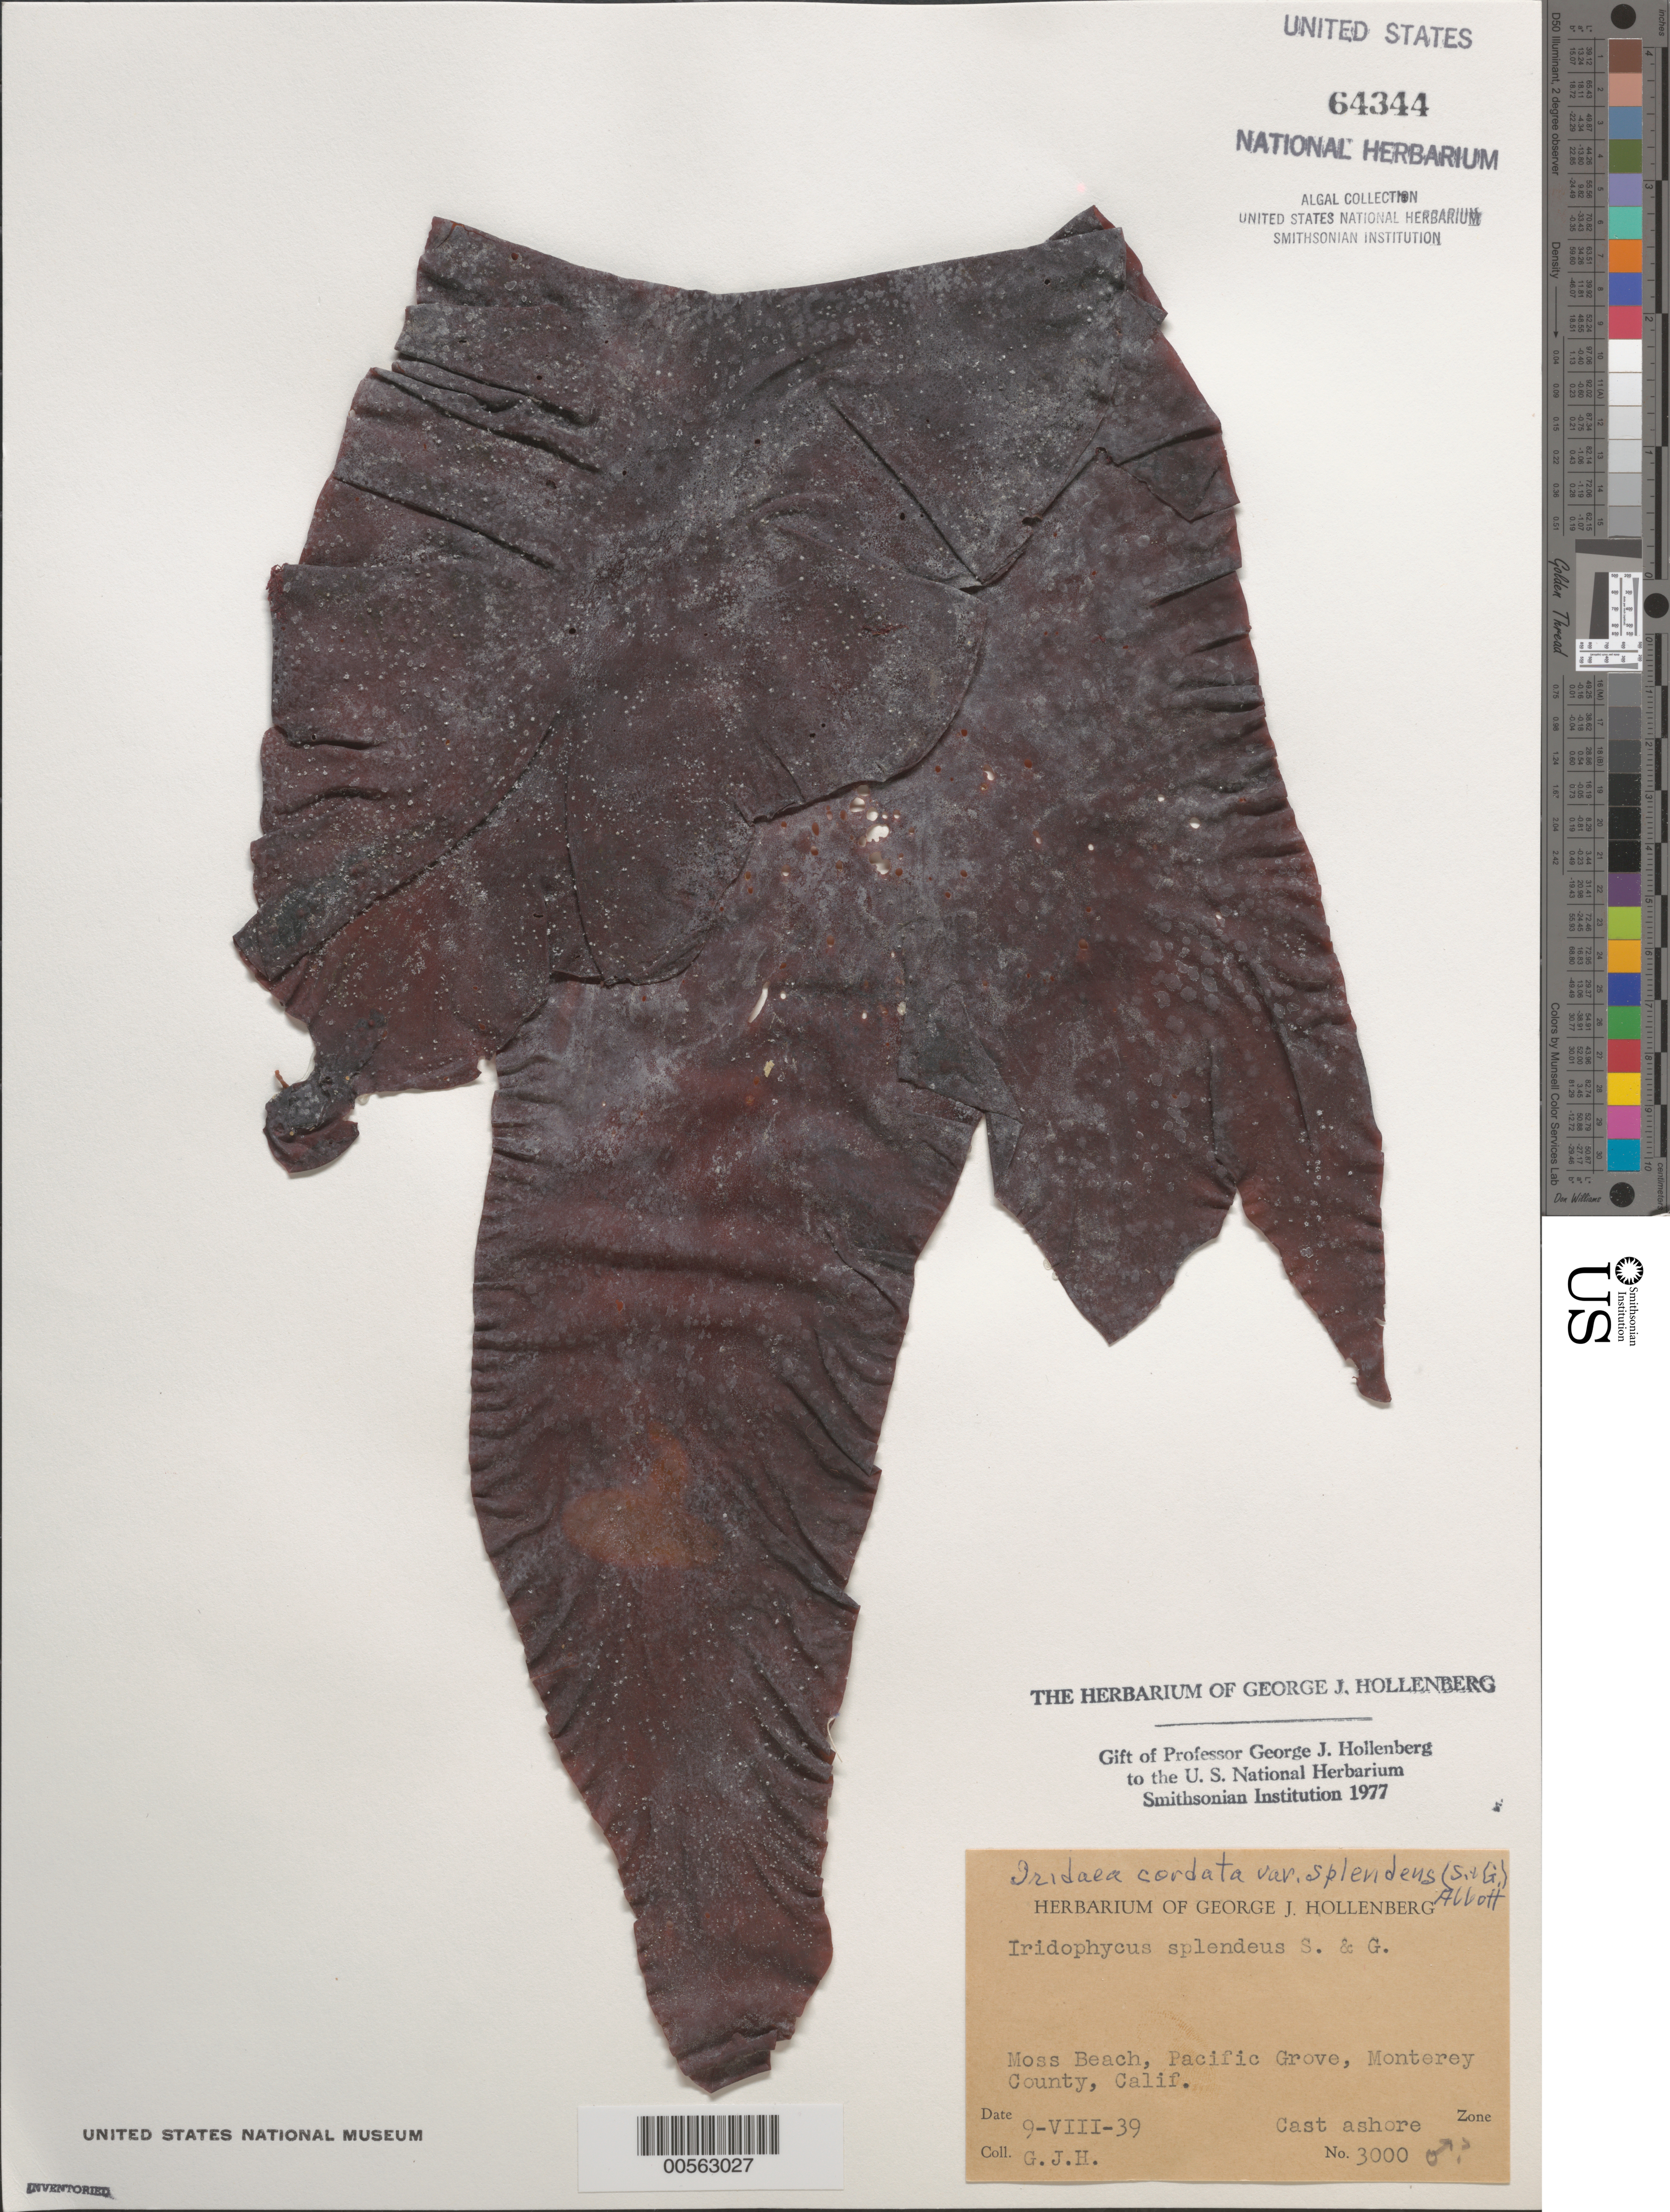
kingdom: Plantae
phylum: Rhodophyta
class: Florideophyceae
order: Gigartinales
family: Gigartinaceae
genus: Iridaea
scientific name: Iridaea cordata var. splendens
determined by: Hollenberg, George J.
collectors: G. Hollenberg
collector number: GJH 3000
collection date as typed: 09 Aug 1939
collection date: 1939-08-09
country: United States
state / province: California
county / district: Monterey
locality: Moss Beach, Pacific Grove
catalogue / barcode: US 64344